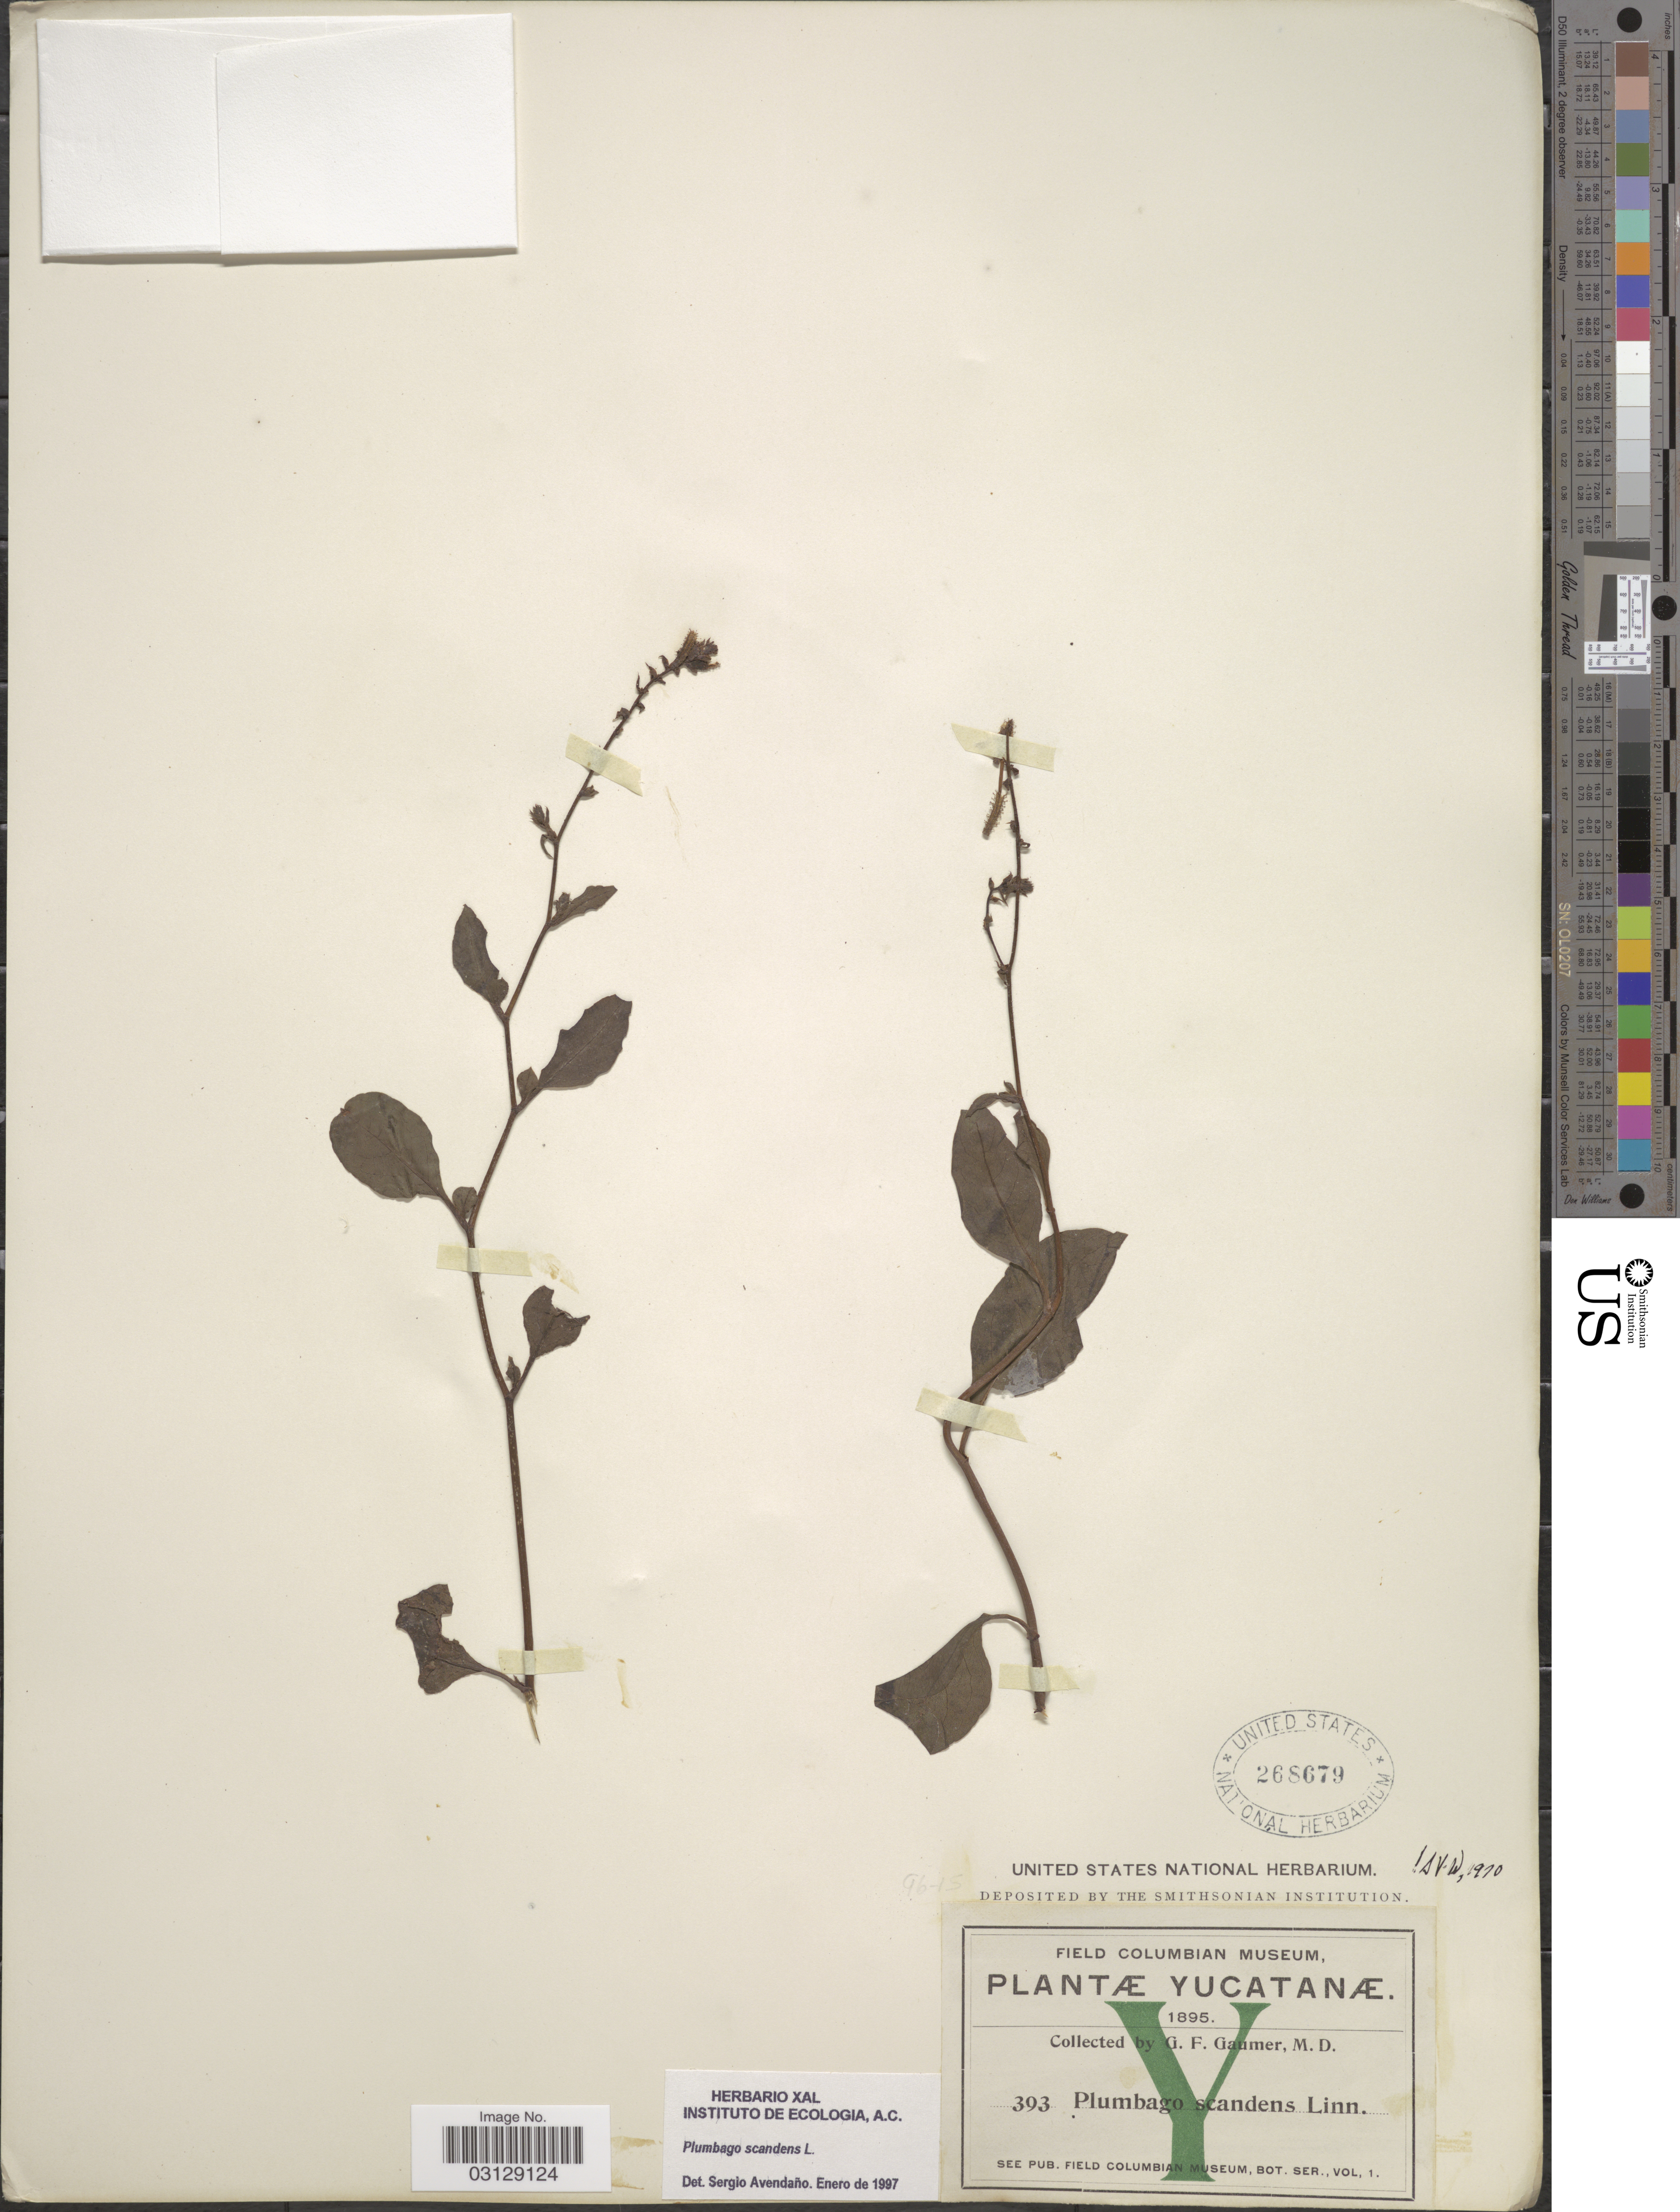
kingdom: Plantae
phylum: Tracheophyta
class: Magnoliopsida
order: Caryophyllales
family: Plumbaginaceae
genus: Plumbago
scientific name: Plumbago scandens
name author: L.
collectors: G. F. Gaumer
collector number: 393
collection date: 1895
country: Mexico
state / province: Yucatán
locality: Yucatanæ.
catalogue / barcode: US 268679